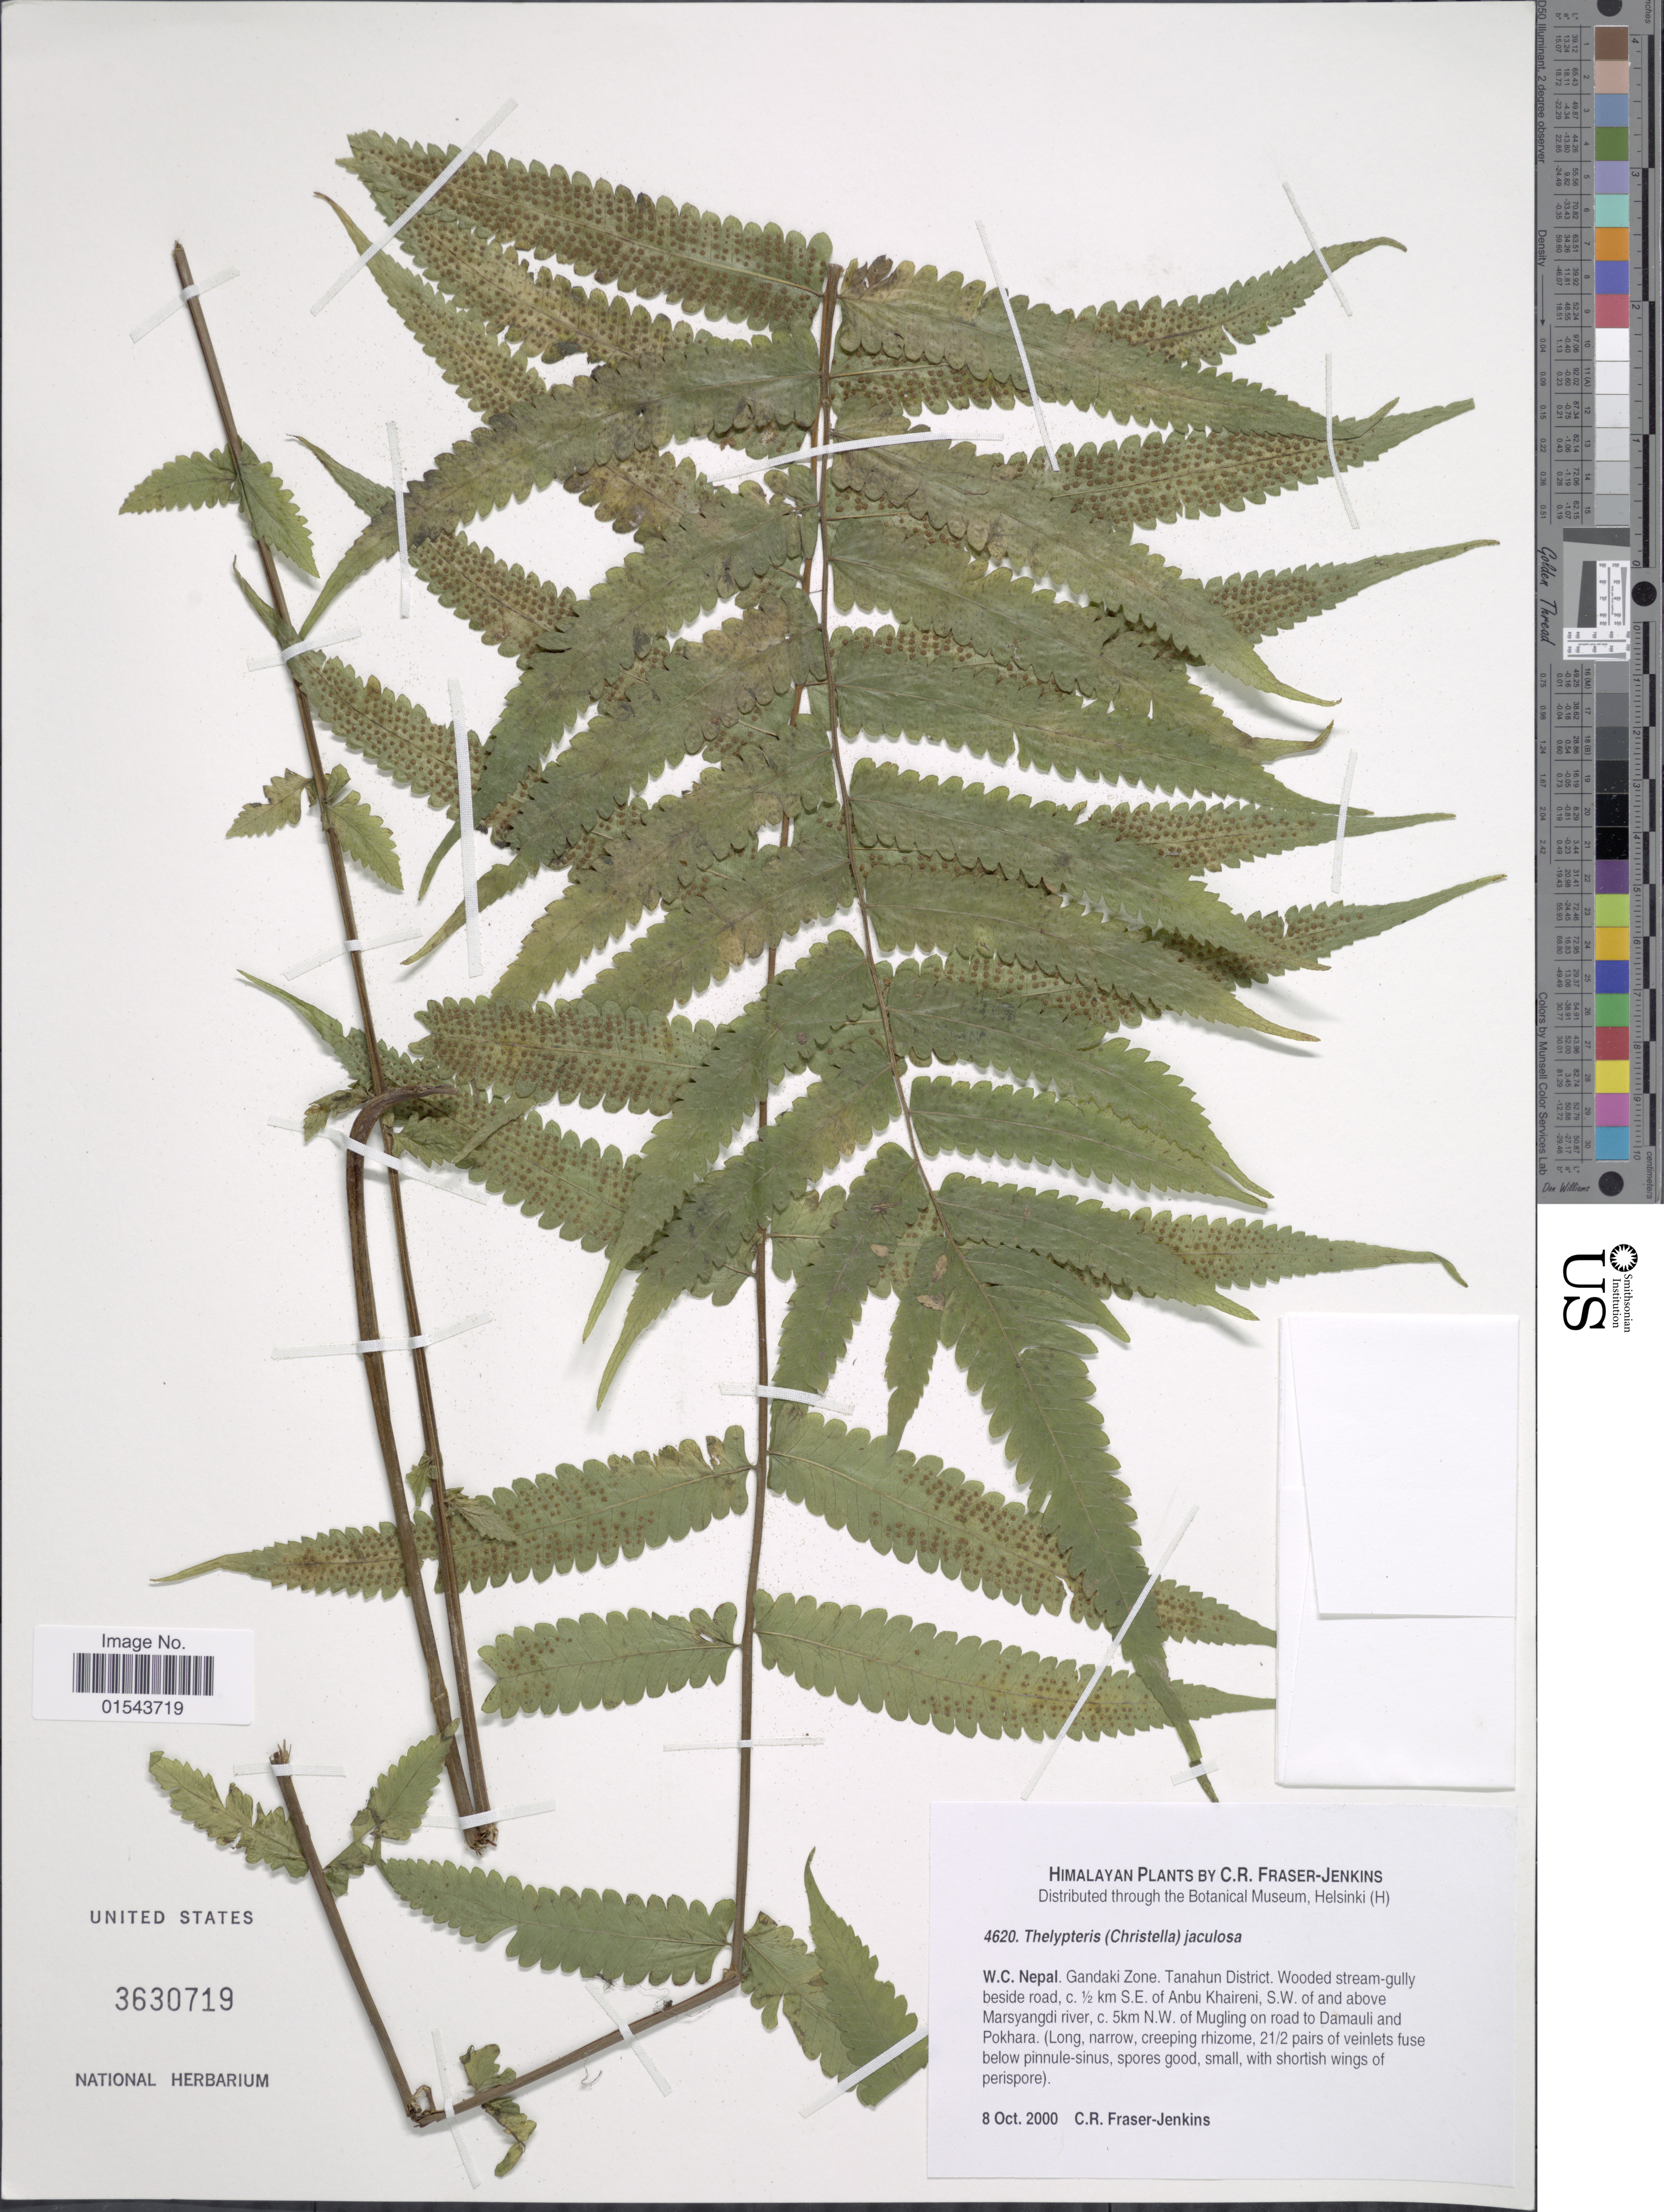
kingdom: Plantae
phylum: Tracheophyta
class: Polypodiopsida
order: Polypodiales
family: Thelypteridaceae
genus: Christella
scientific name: Christella jaculosa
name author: (Christ) Holttum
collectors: C. R. Fraser-Jenkins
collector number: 4620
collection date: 2000-10-08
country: Nepal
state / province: Gandaki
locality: Himalaya, W. C. Nepal. Gandaki Zone. Tanahun District. Wooded stream-gully beside road, 1/2 km S. E. of Anbu Khaireni, S. W. of and above Marsyangdi river, 5 km N.W. of Mugling on road to Damauli and Pokhara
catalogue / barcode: US 3630719